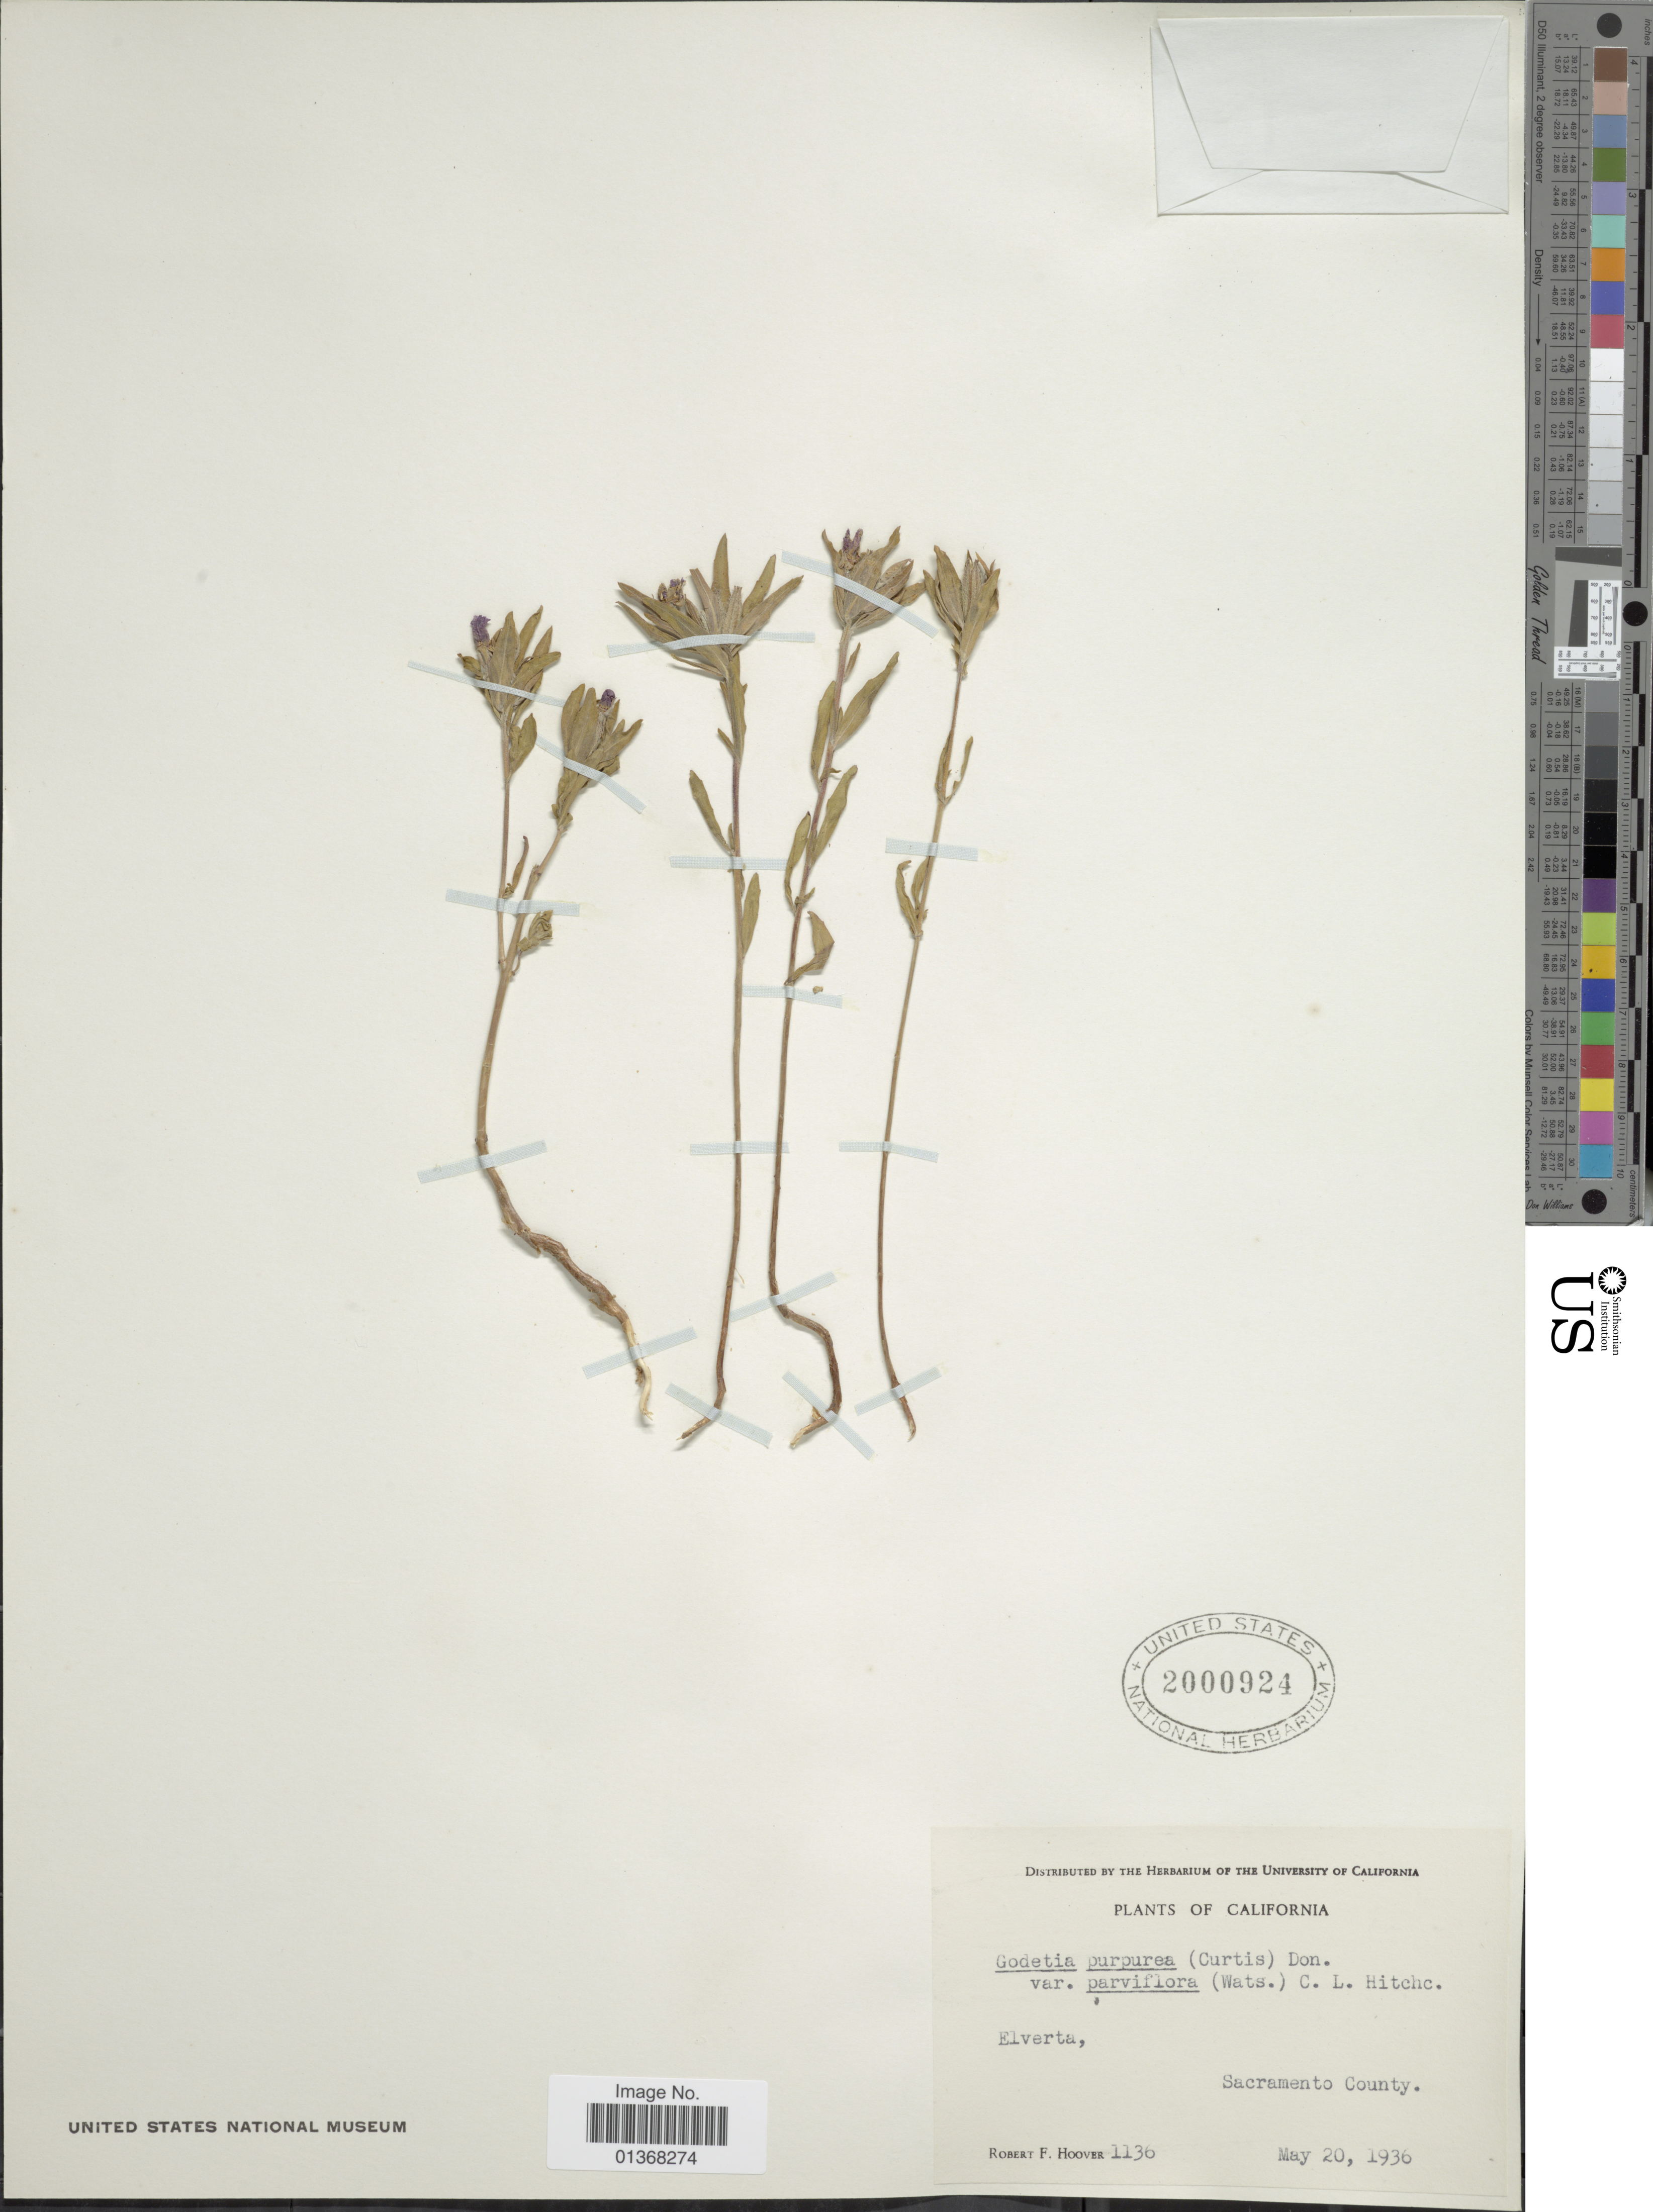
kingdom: Plantae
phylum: Tracheophyta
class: Magnoliopsida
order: Myrtales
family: Onagraceae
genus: Clarkia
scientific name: Clarkia purpurea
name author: (Curtis) A. Nelson & J.F. Macbr.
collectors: R. F. Hoover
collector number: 1136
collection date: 1936-05-20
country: United States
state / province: California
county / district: Sacramento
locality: Elverta, Sacramento County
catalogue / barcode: US 2000924